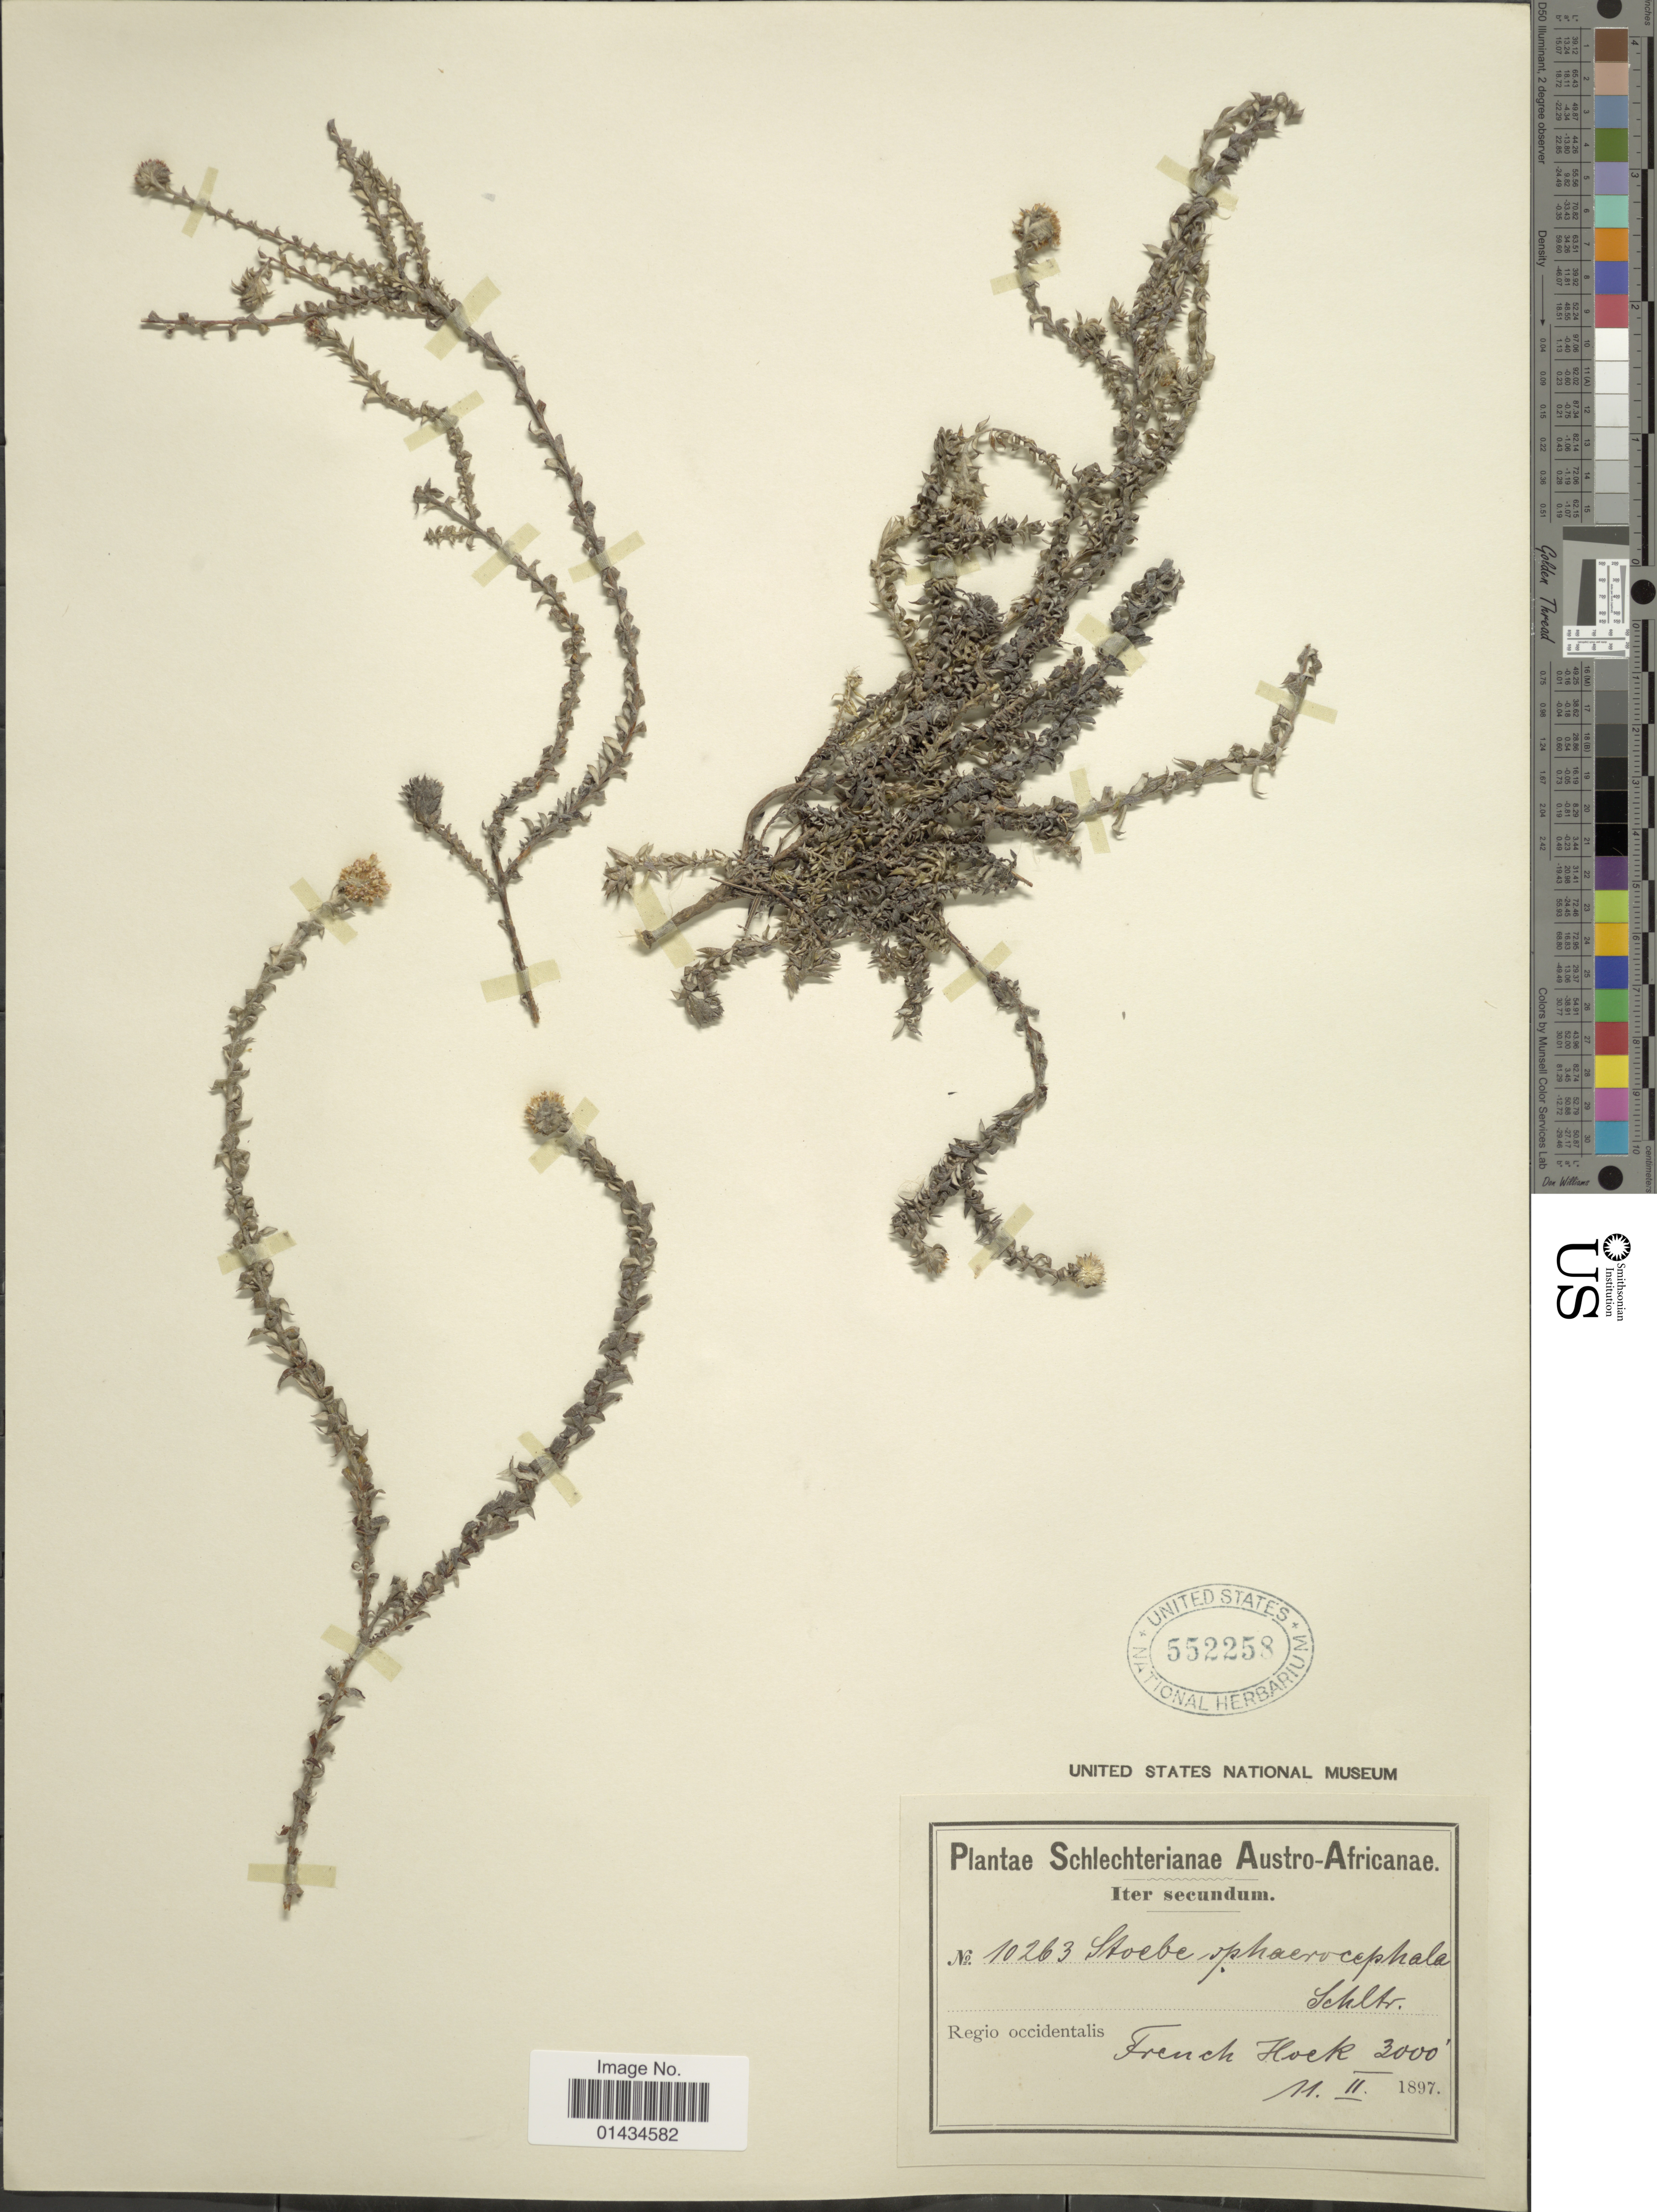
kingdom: Plantae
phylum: Tracheophyta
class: Magnoliopsida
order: Asterales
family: Asteraceae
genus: Stoebe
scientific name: Stoebe sphaerocephala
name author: Schltr.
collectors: Schlechter, --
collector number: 10263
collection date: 1897-02-11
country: South Africa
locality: Austro- Africanae, Regio occidentalis Frech Hock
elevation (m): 914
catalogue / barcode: US 552258